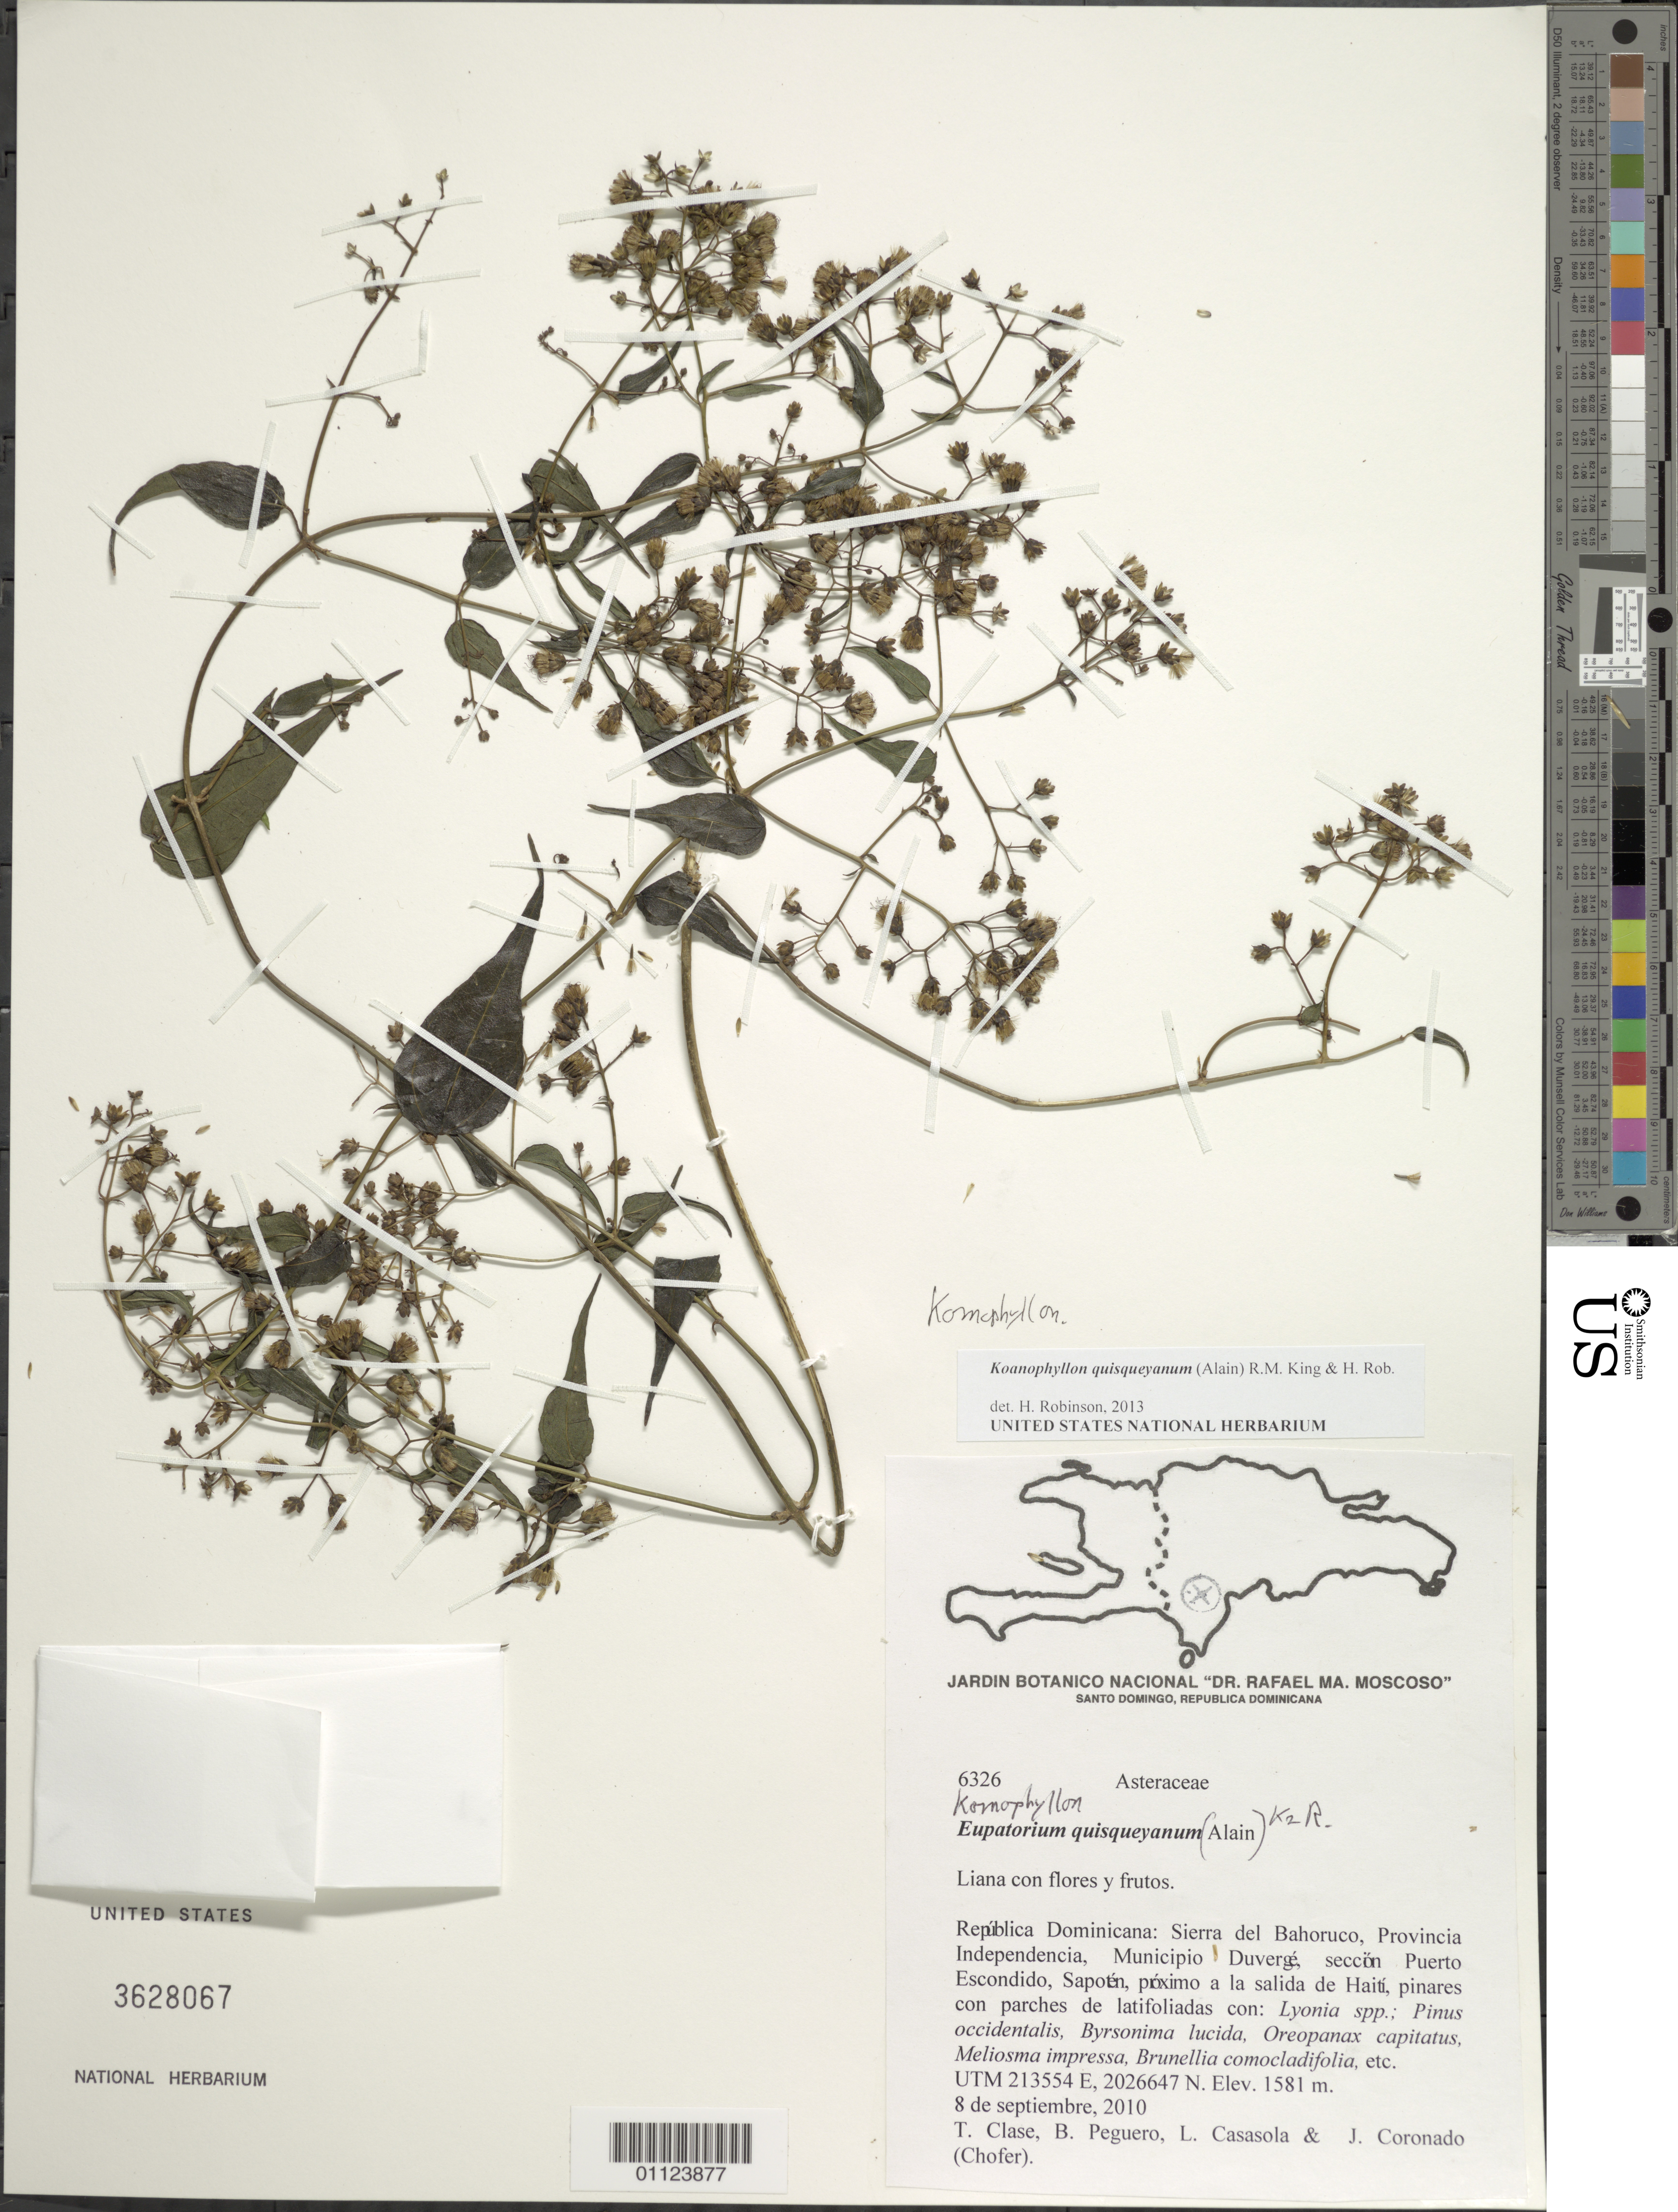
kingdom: Plantae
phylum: Tracheophyta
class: Magnoliopsida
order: Asterales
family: Asteraceae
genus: Koanophyllon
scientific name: Koanophyllon quisqueyanum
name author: (Alain) R.M. King & H. Rob.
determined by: Robinson, Harold E., (US)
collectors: T. Clase, B. Peguero & L. Casasola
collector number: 6326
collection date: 2010-09-08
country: Dominican Republic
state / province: Independencia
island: Hispaniola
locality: Sierra de Bahoruco, Municipio Duvergé, sección Puerto Escondido, Sapotén próximo a la salida de Haití.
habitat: Pinares con parches de latifoliadas con: Lyonia spp., Pinus occidentalis, Byrsonima lucida, Oreopanax capitatus, Meliosma impressa, Brunellia comocladifolia, etc.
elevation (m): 1581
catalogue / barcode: US 3628067